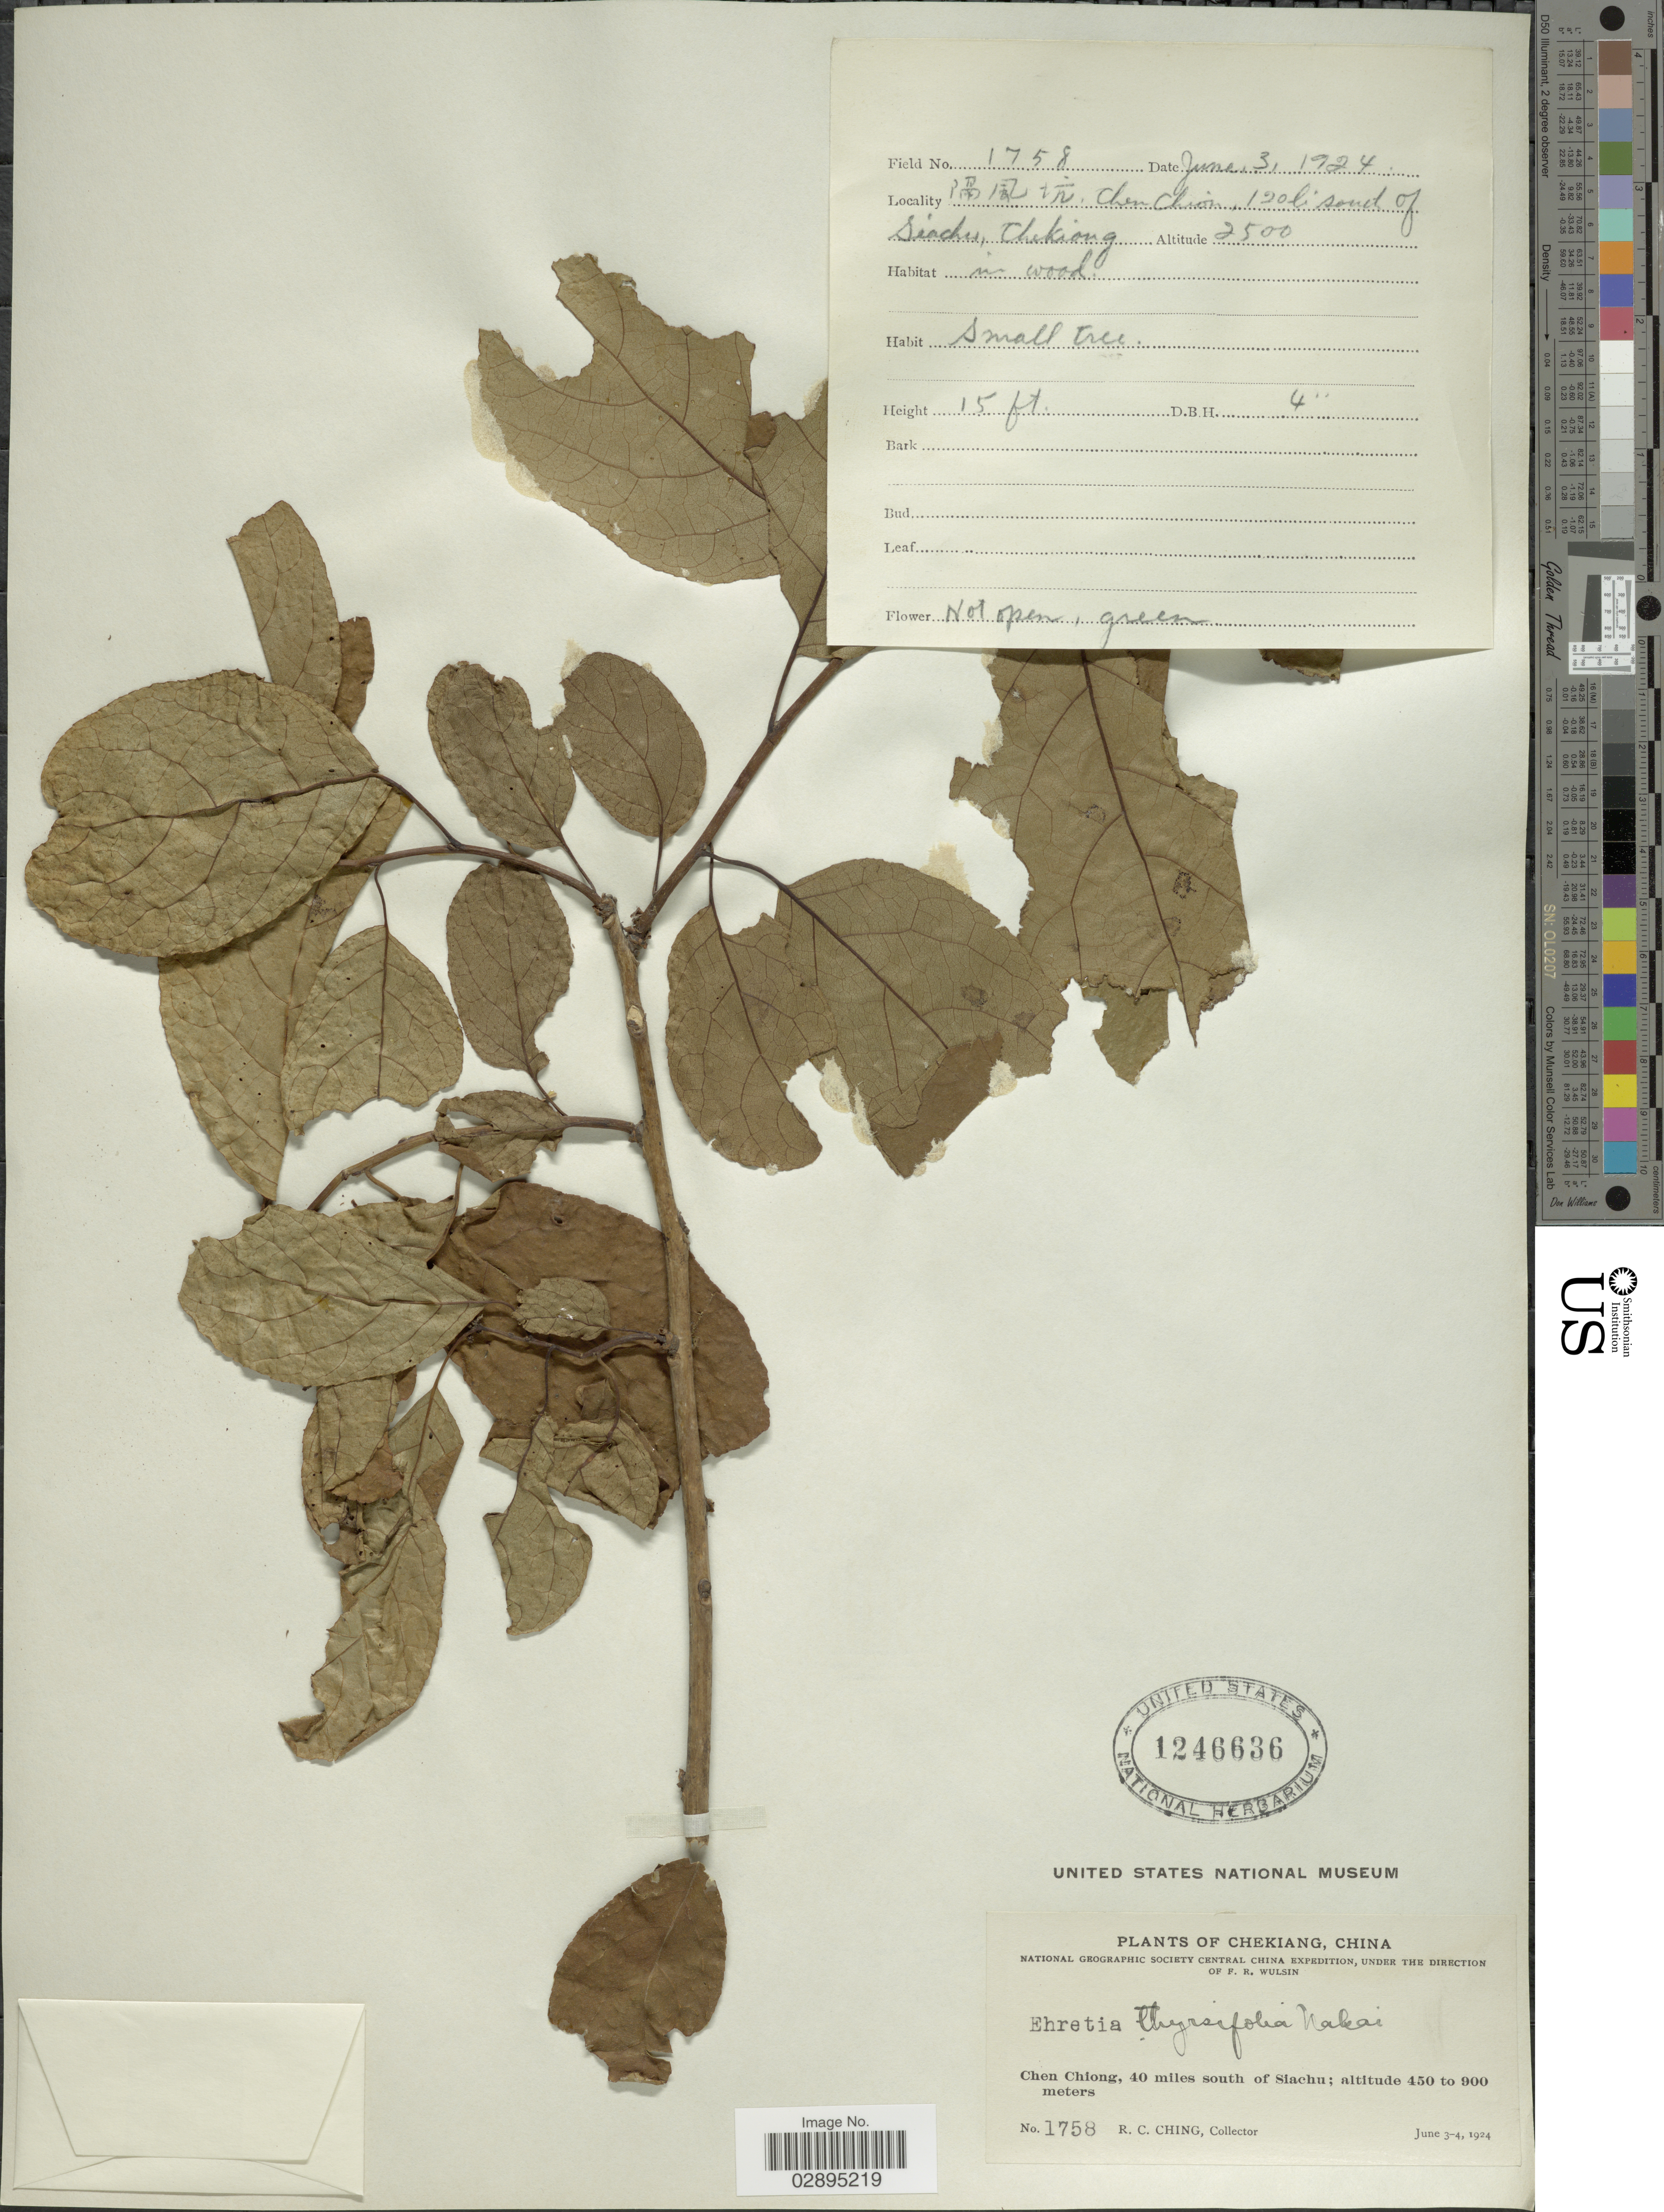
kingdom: Plantae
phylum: Tracheophyta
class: Magnoliopsida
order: Boraginales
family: Ehretiaceae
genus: Ehretia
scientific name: Ehretia acuminata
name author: R. Br.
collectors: R. C. Ching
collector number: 1758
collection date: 1924-06-03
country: China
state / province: Zhejiang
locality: Chekiang. Chen Chiong, 40 miles south of Siachu.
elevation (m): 450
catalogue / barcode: US 1246636